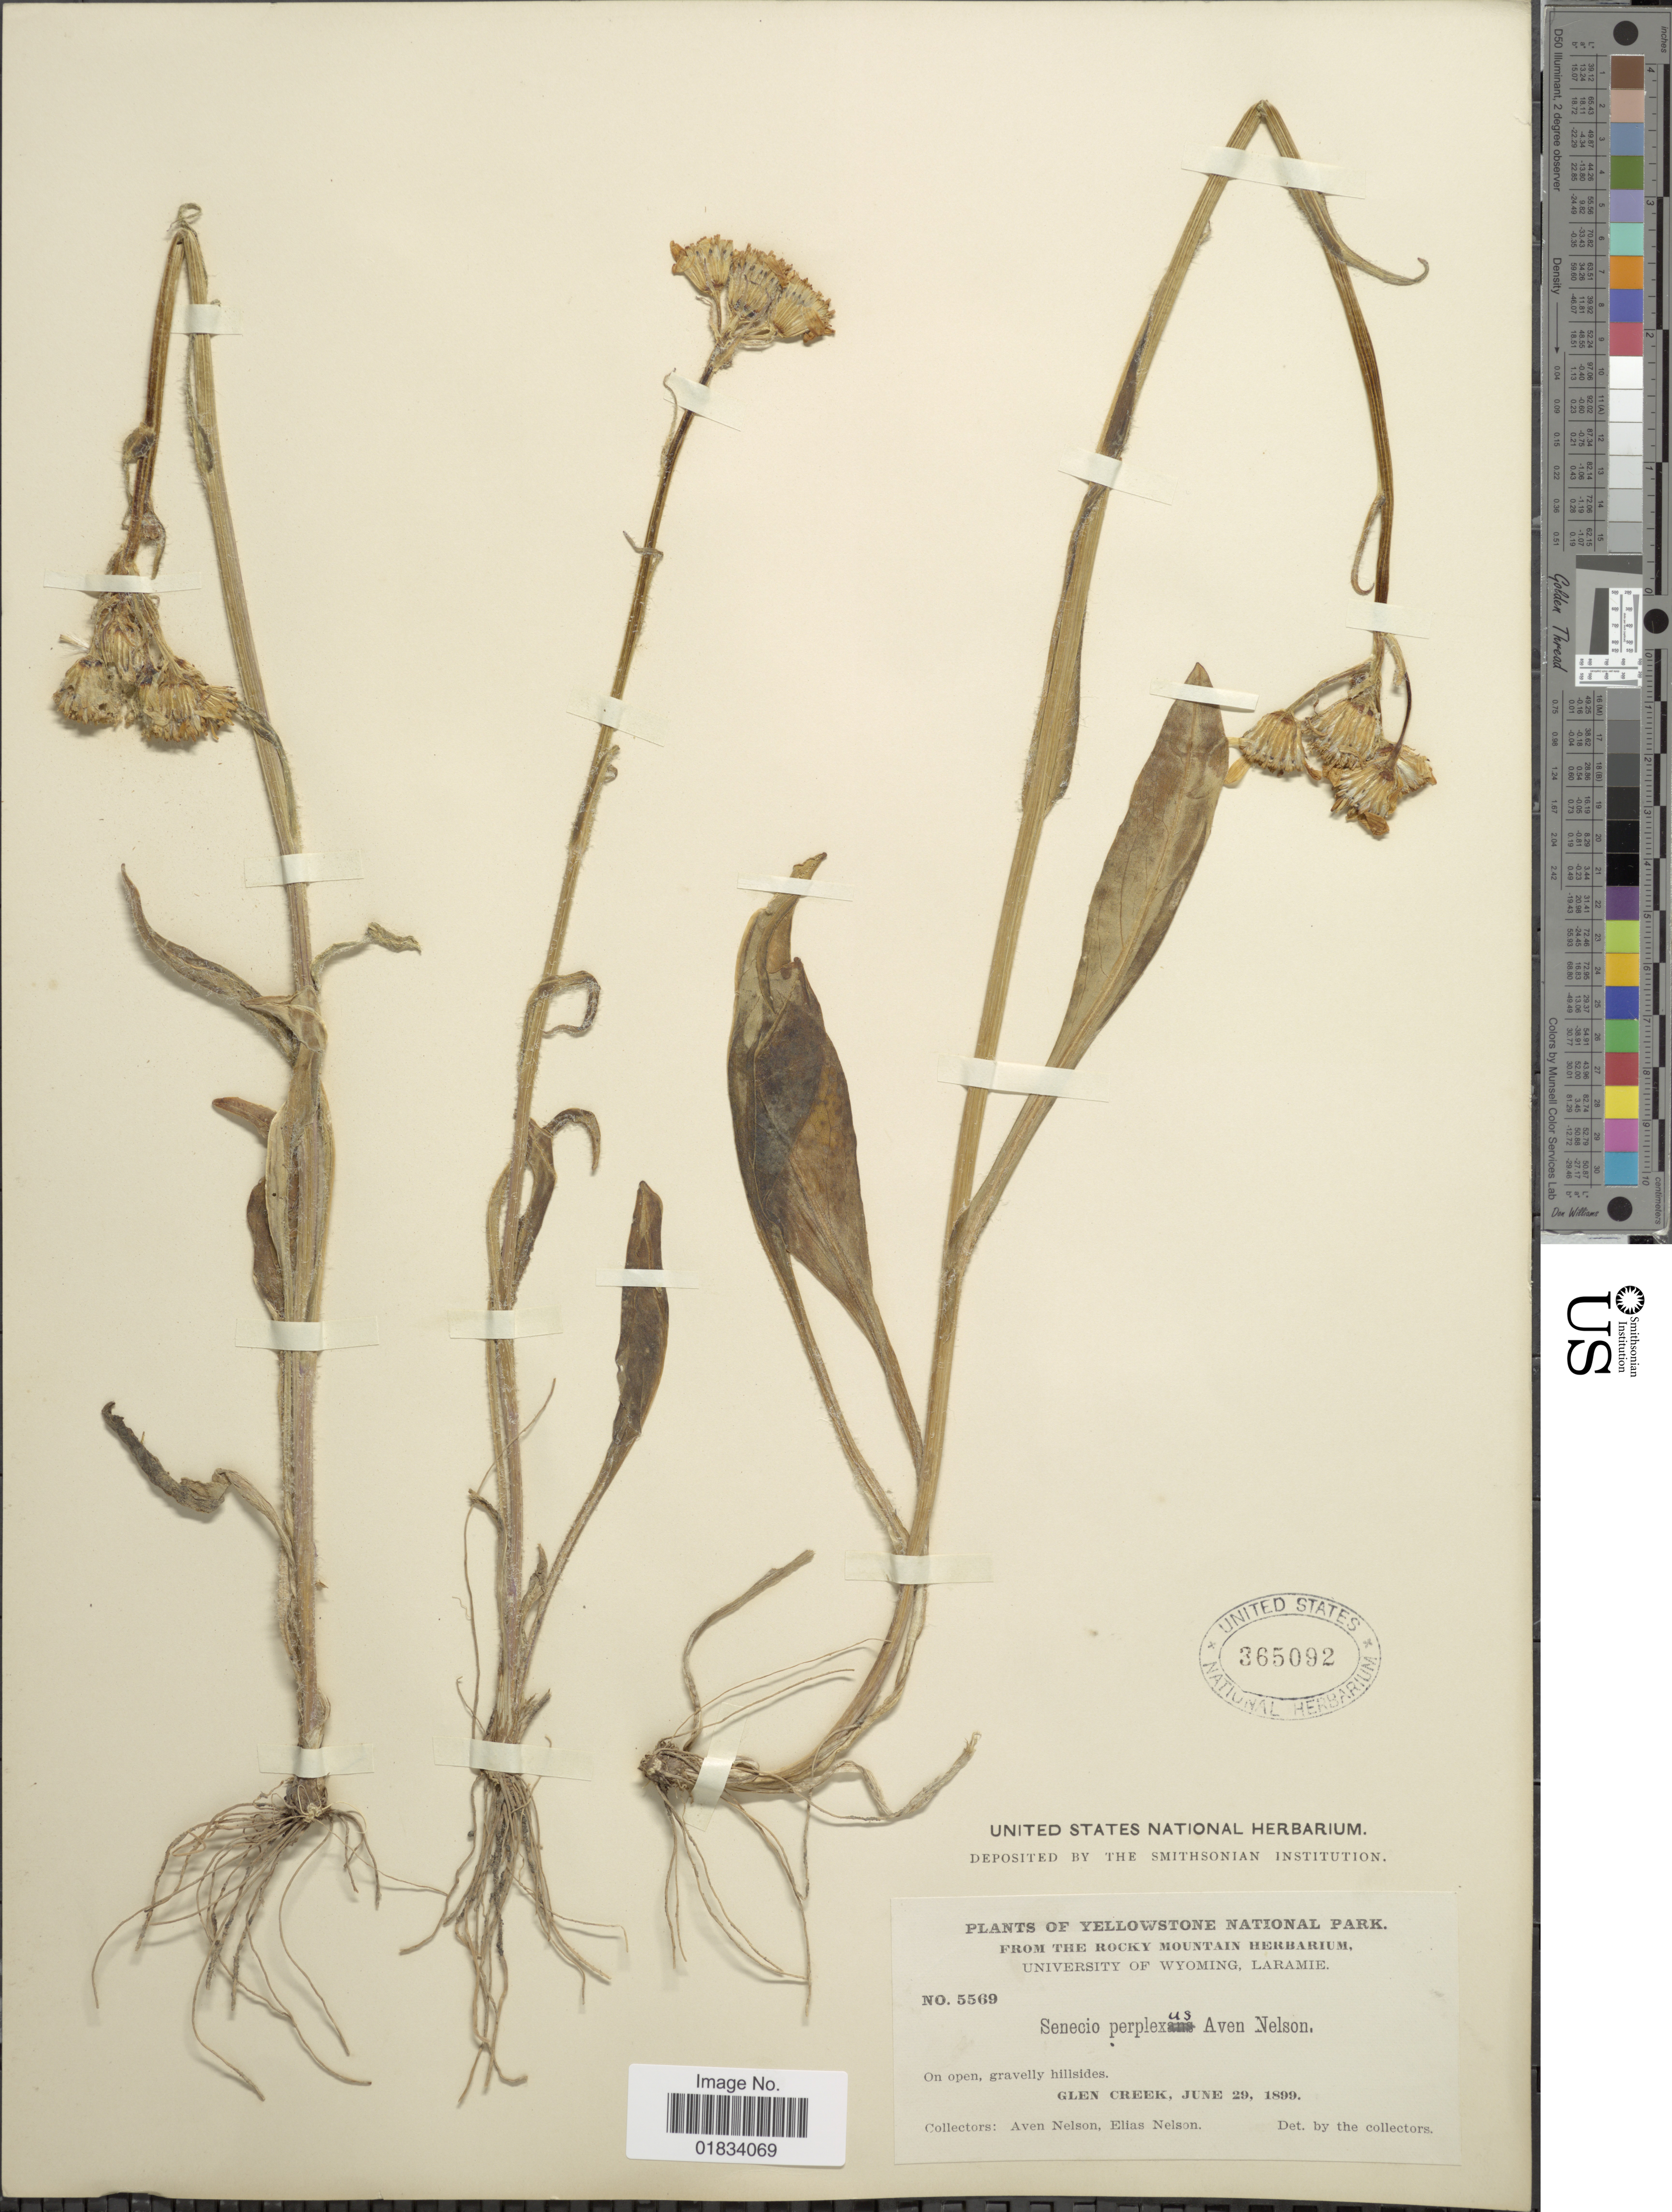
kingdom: Plantae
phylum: Tracheophyta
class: Magnoliopsida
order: Asterales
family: Asteraceae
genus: Senecio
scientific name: Senecio integerrimus var. exaltatus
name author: (Nutt.) Cronq.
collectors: A. Nelson & E. Nelson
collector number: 5569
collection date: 1899-06-29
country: United States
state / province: Wyoming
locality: Yellowstone National Park, Glen Creek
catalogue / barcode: US 365092